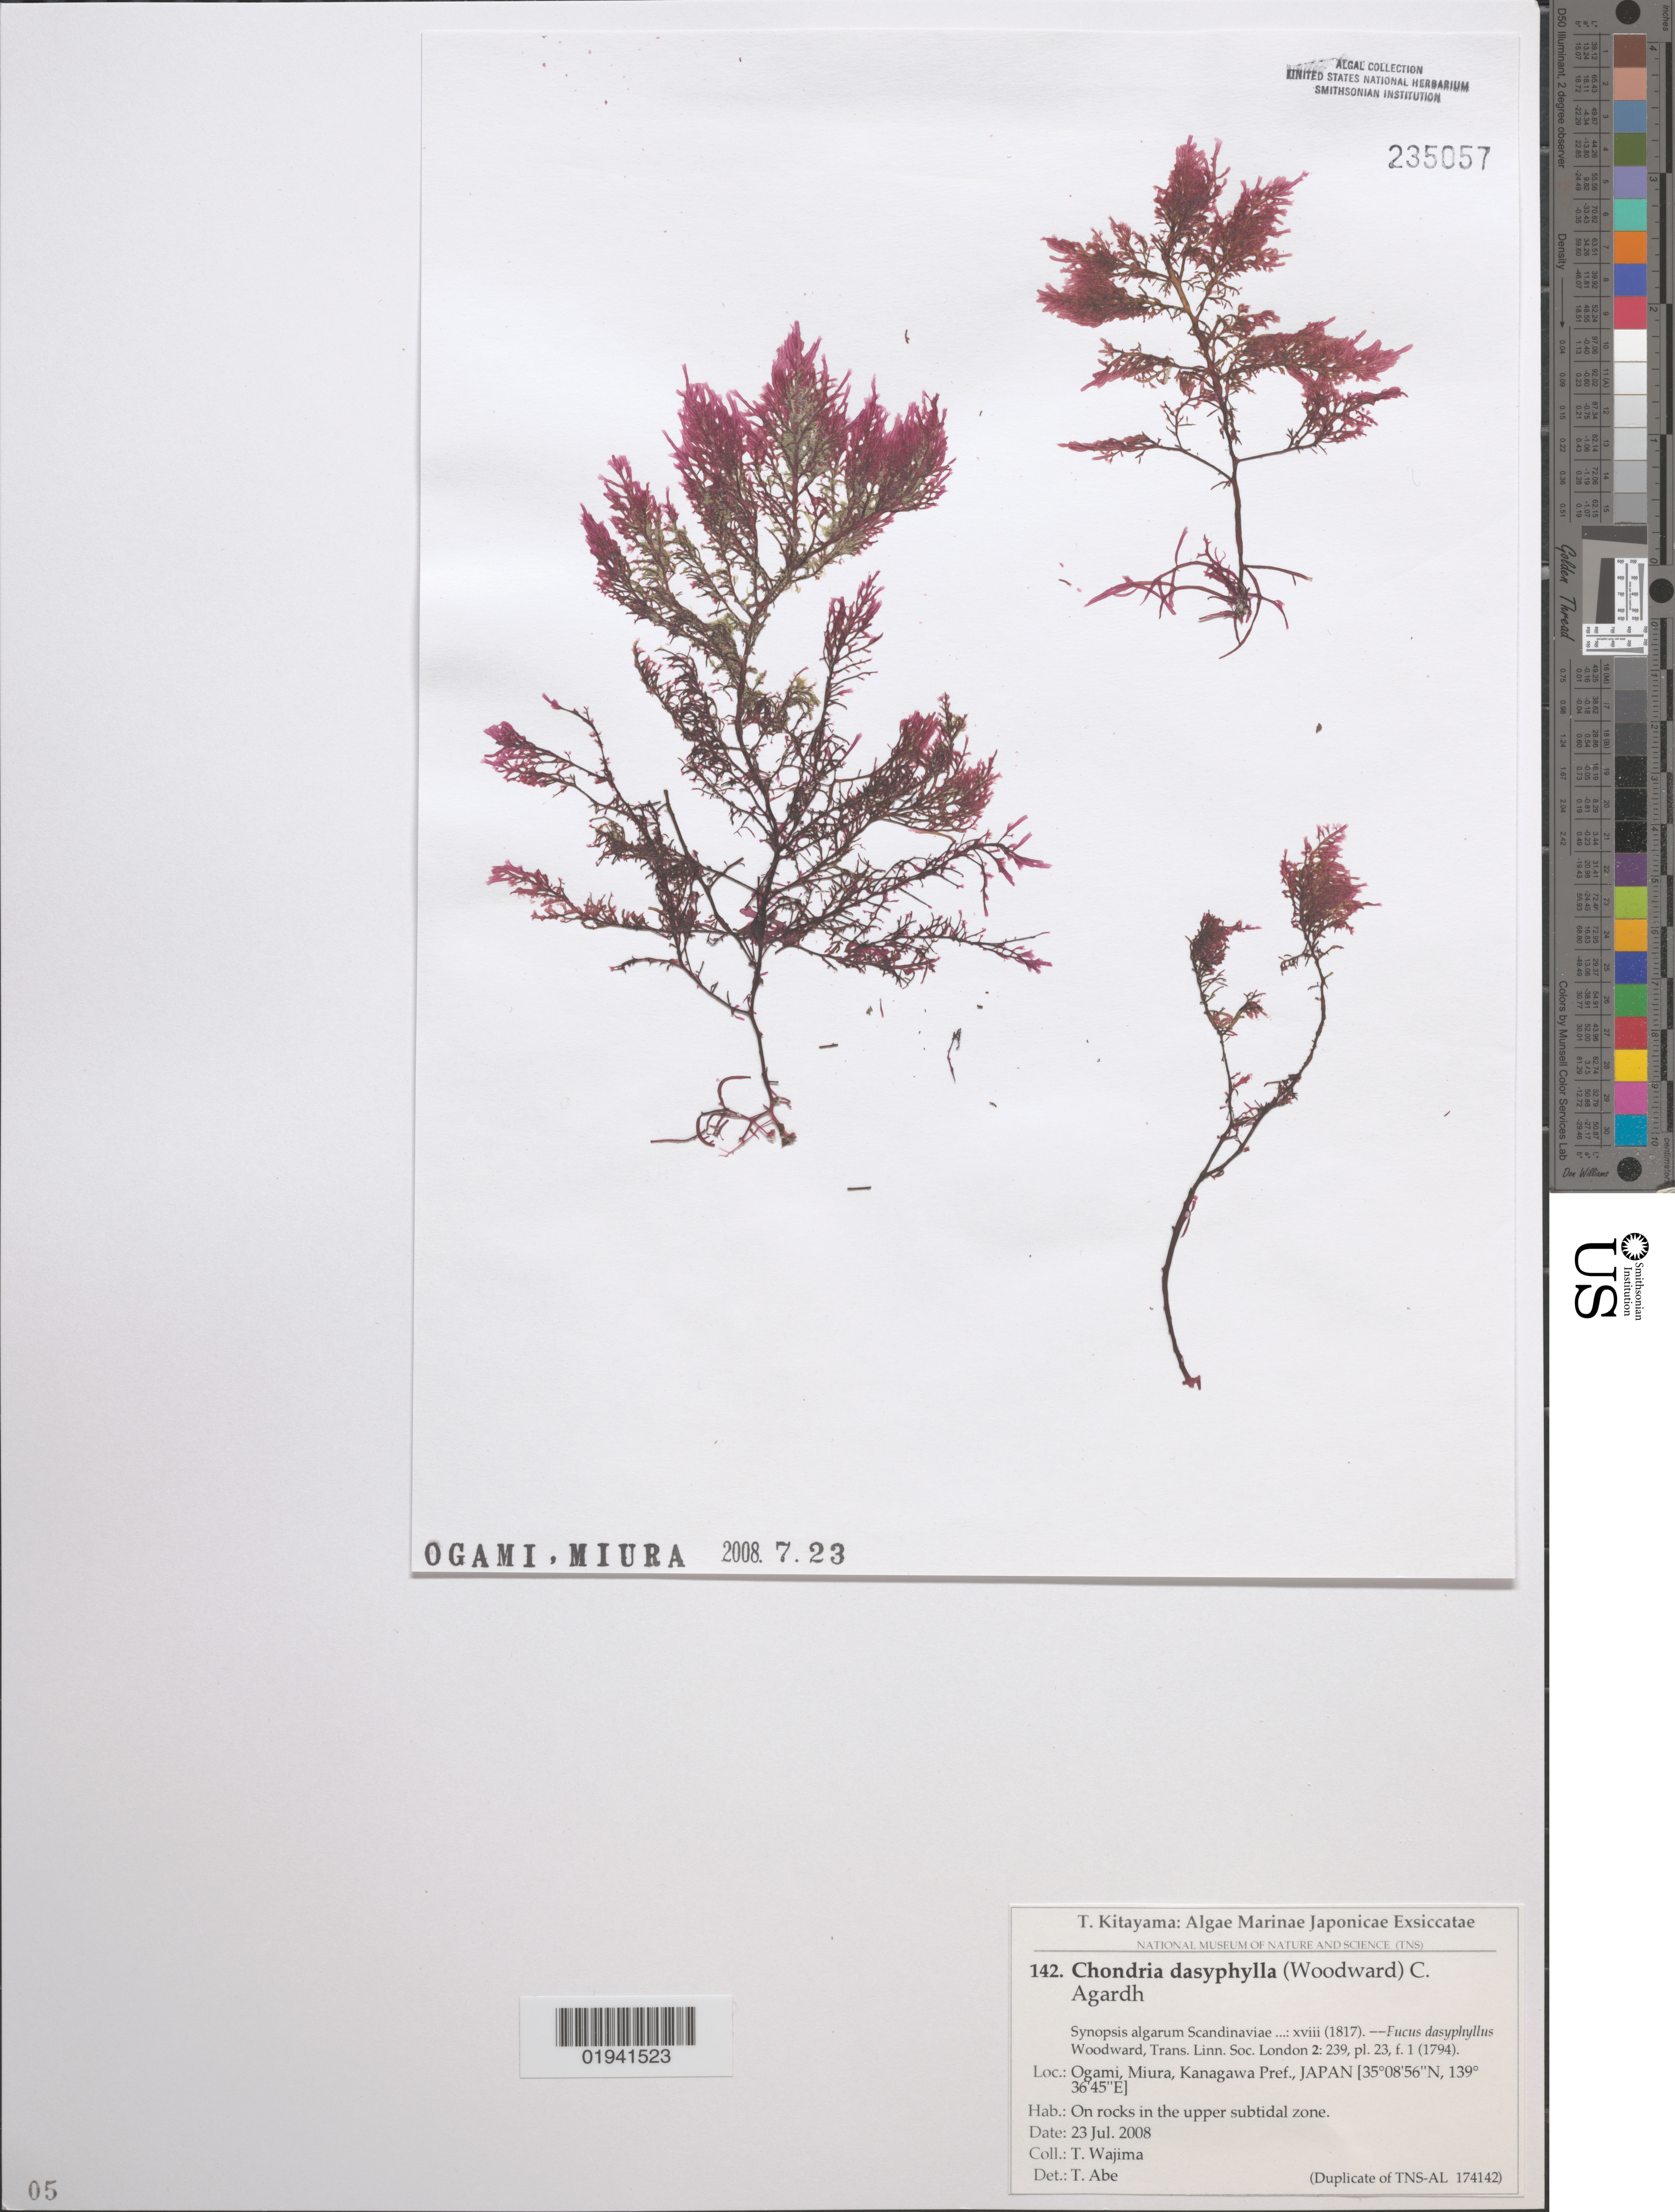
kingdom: Plantae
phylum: Rhodophyta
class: Florideophyceae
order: Ceramiales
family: Rhodomelaceae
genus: Chondria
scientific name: Chondria dasyphylla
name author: (Woodw.) C. Agardh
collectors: T. Wajima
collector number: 142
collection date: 2008-07-23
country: Japan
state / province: Kanagawa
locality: Ogami, Miura, Kanagawa Pref.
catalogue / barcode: US 235057